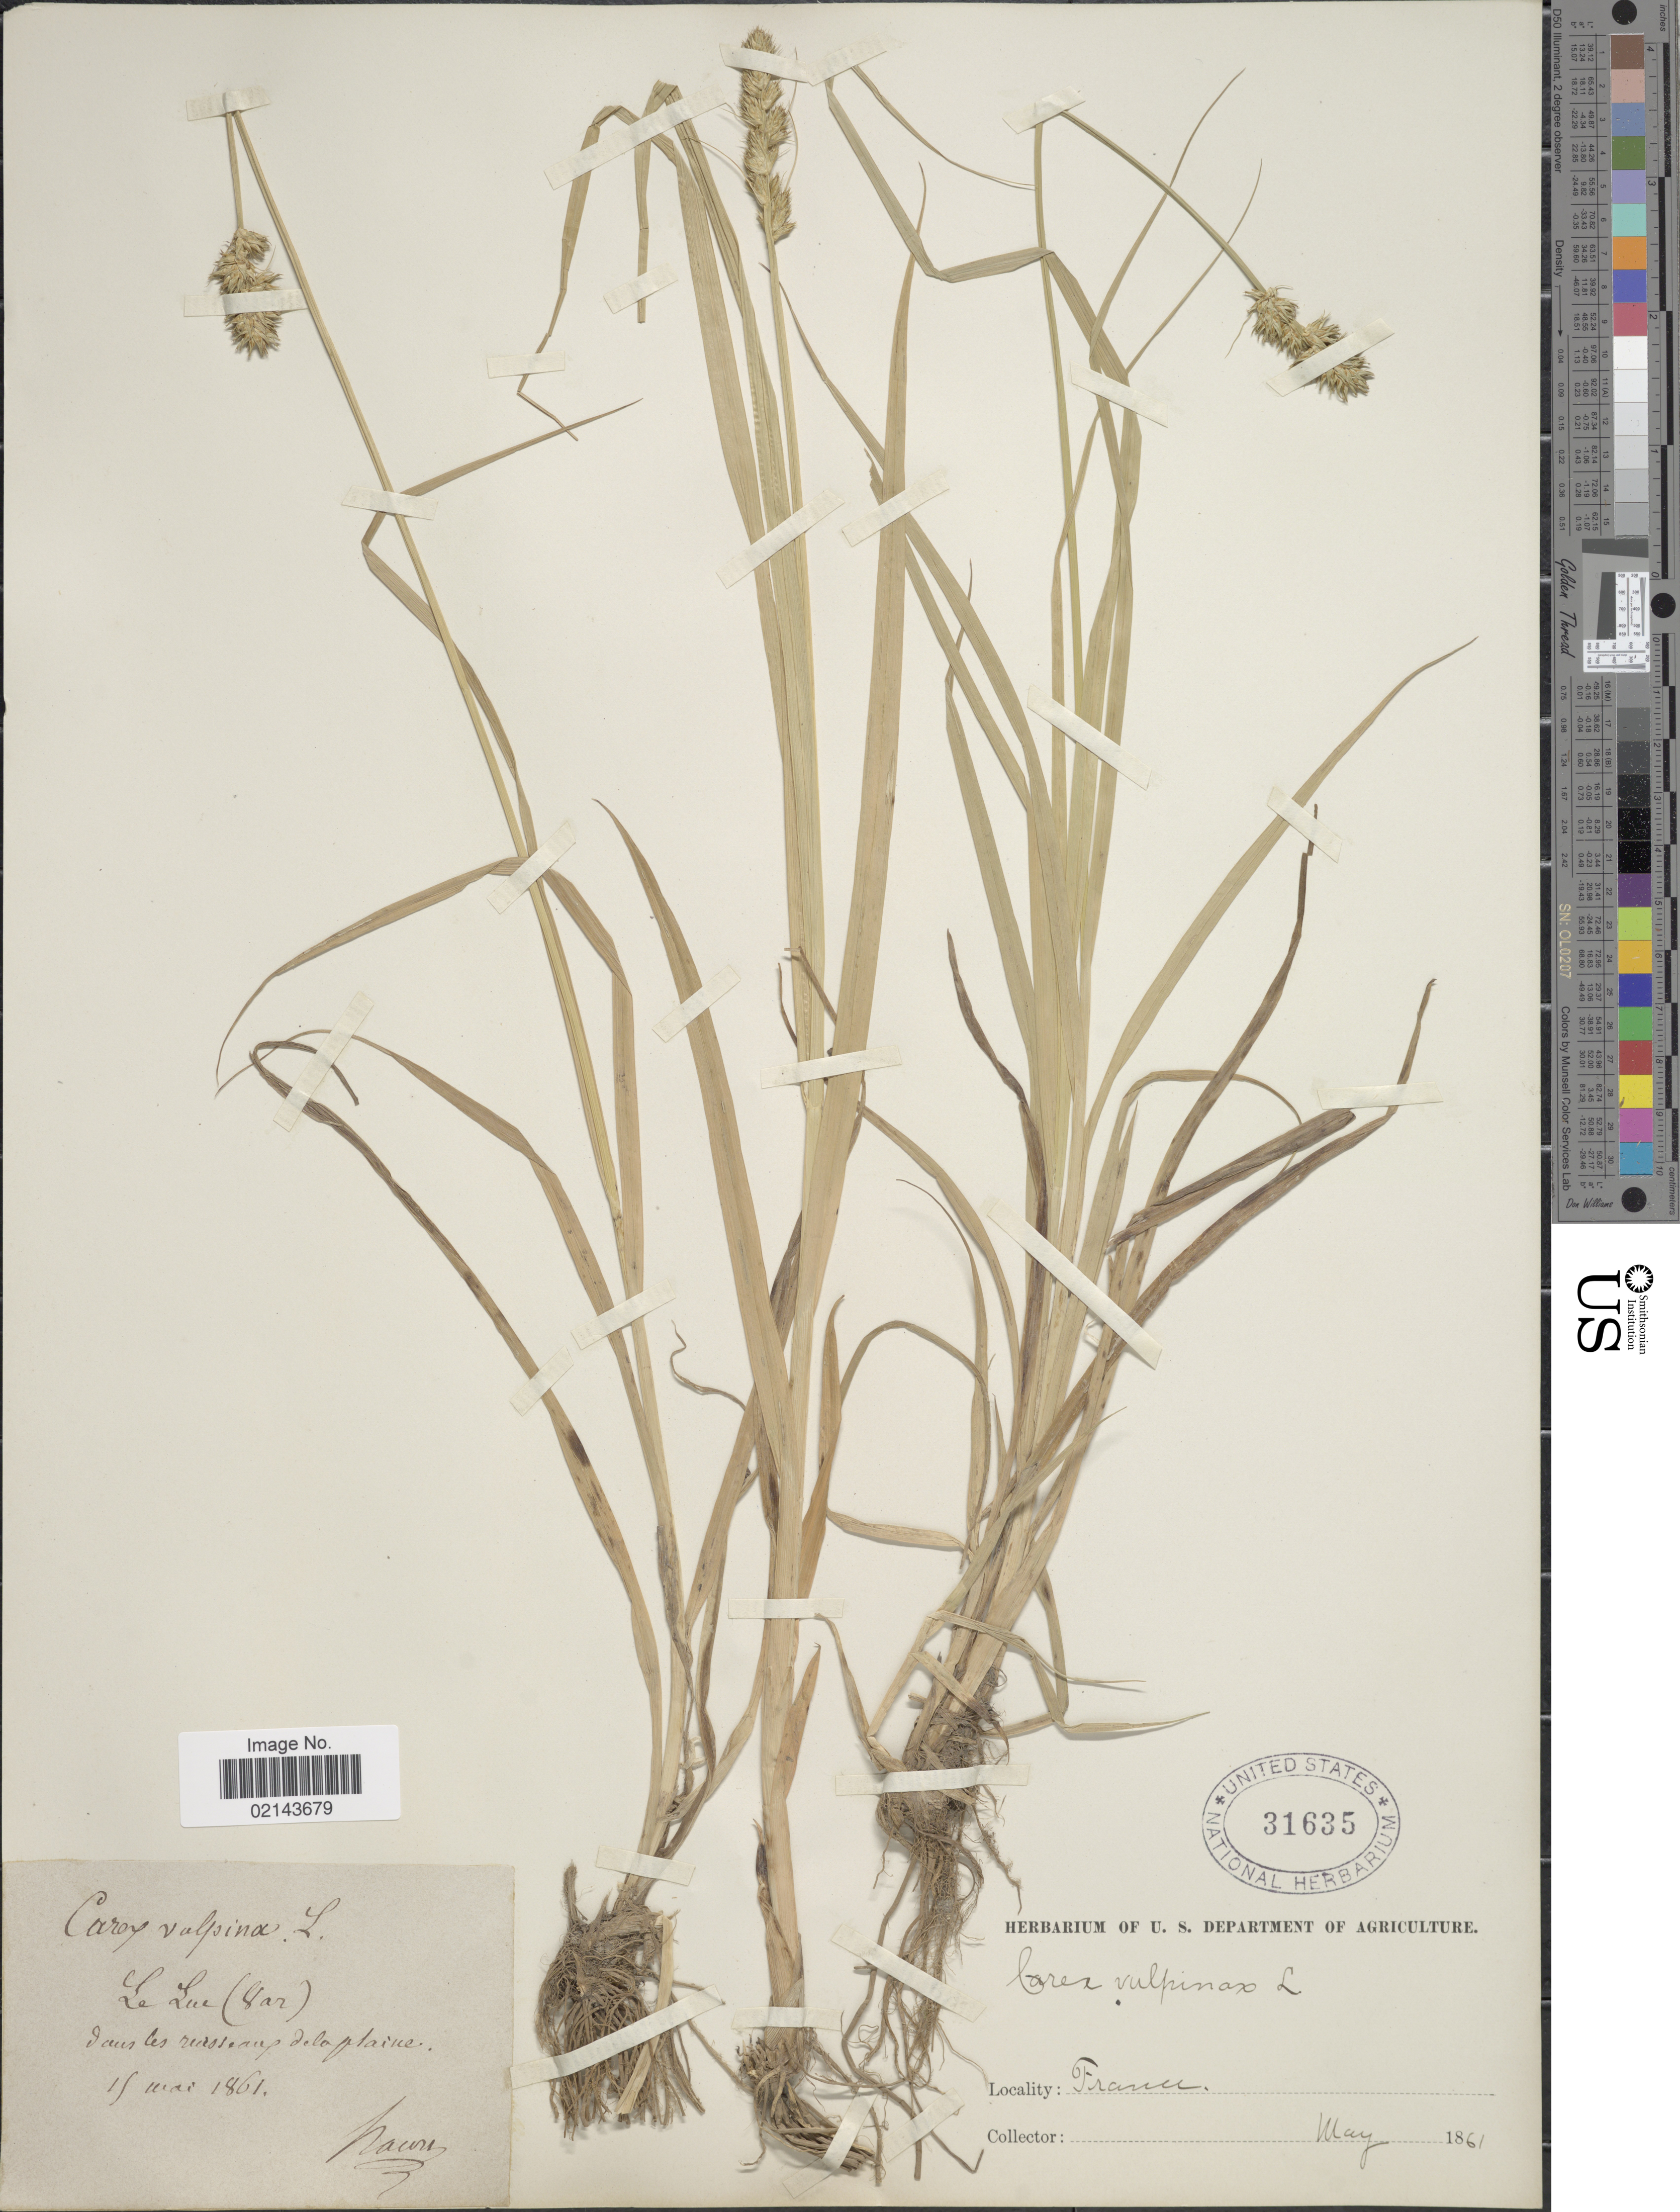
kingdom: Plantae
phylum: Tracheophyta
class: Liliopsida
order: Poales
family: Cyperaceae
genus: Carex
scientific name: Carex vulpina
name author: L.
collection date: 1861-05-19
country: France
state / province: Provence-Alpes-Côte d'Azur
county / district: Var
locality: Le Lue (Var) Dans les re [illegible text] de la plaine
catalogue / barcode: US 31635